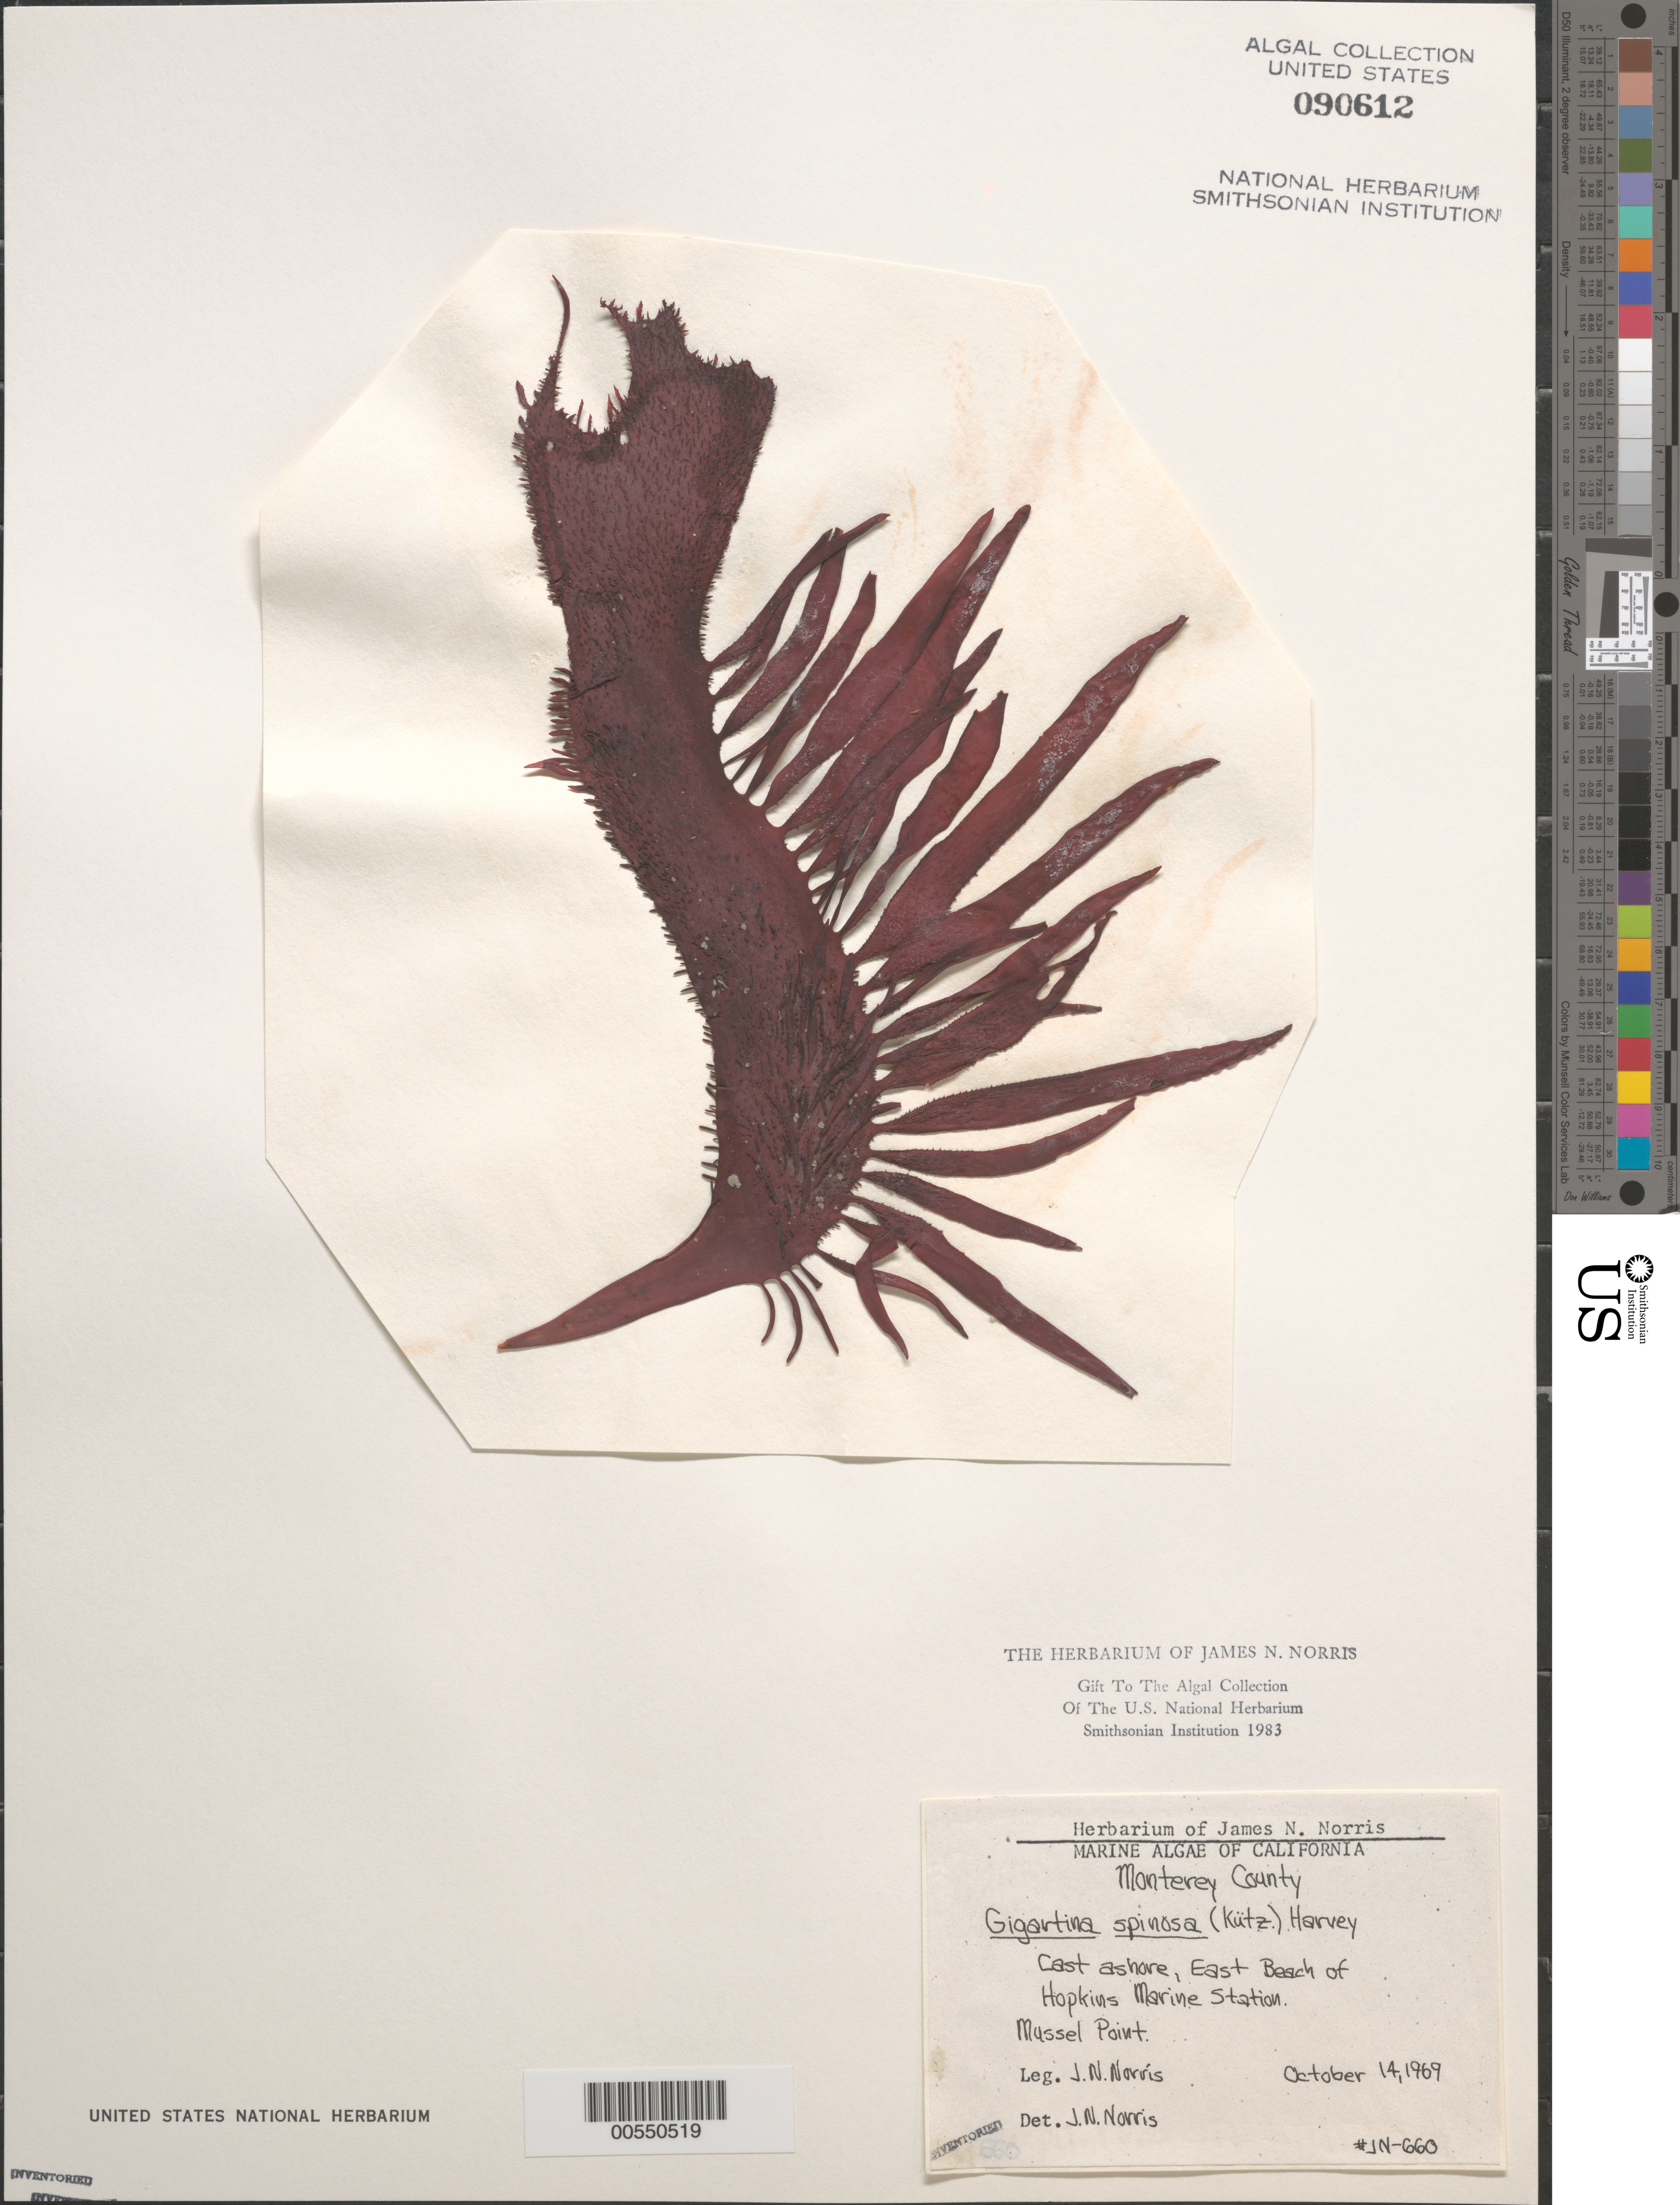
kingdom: Plantae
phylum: Rhodophyta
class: Florideophyceae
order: Gigartinales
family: Gigartinaceae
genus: Chondracanthus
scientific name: Chondracanthus spinosus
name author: (Kütz.) Guiry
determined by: Algae name updating Project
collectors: J. N. Norris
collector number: JN-660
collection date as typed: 14 Oct 1969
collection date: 1969-10-14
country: United States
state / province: California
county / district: Monterey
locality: East Beach, Hopkins Marine Station, Mussel Point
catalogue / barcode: US 90612